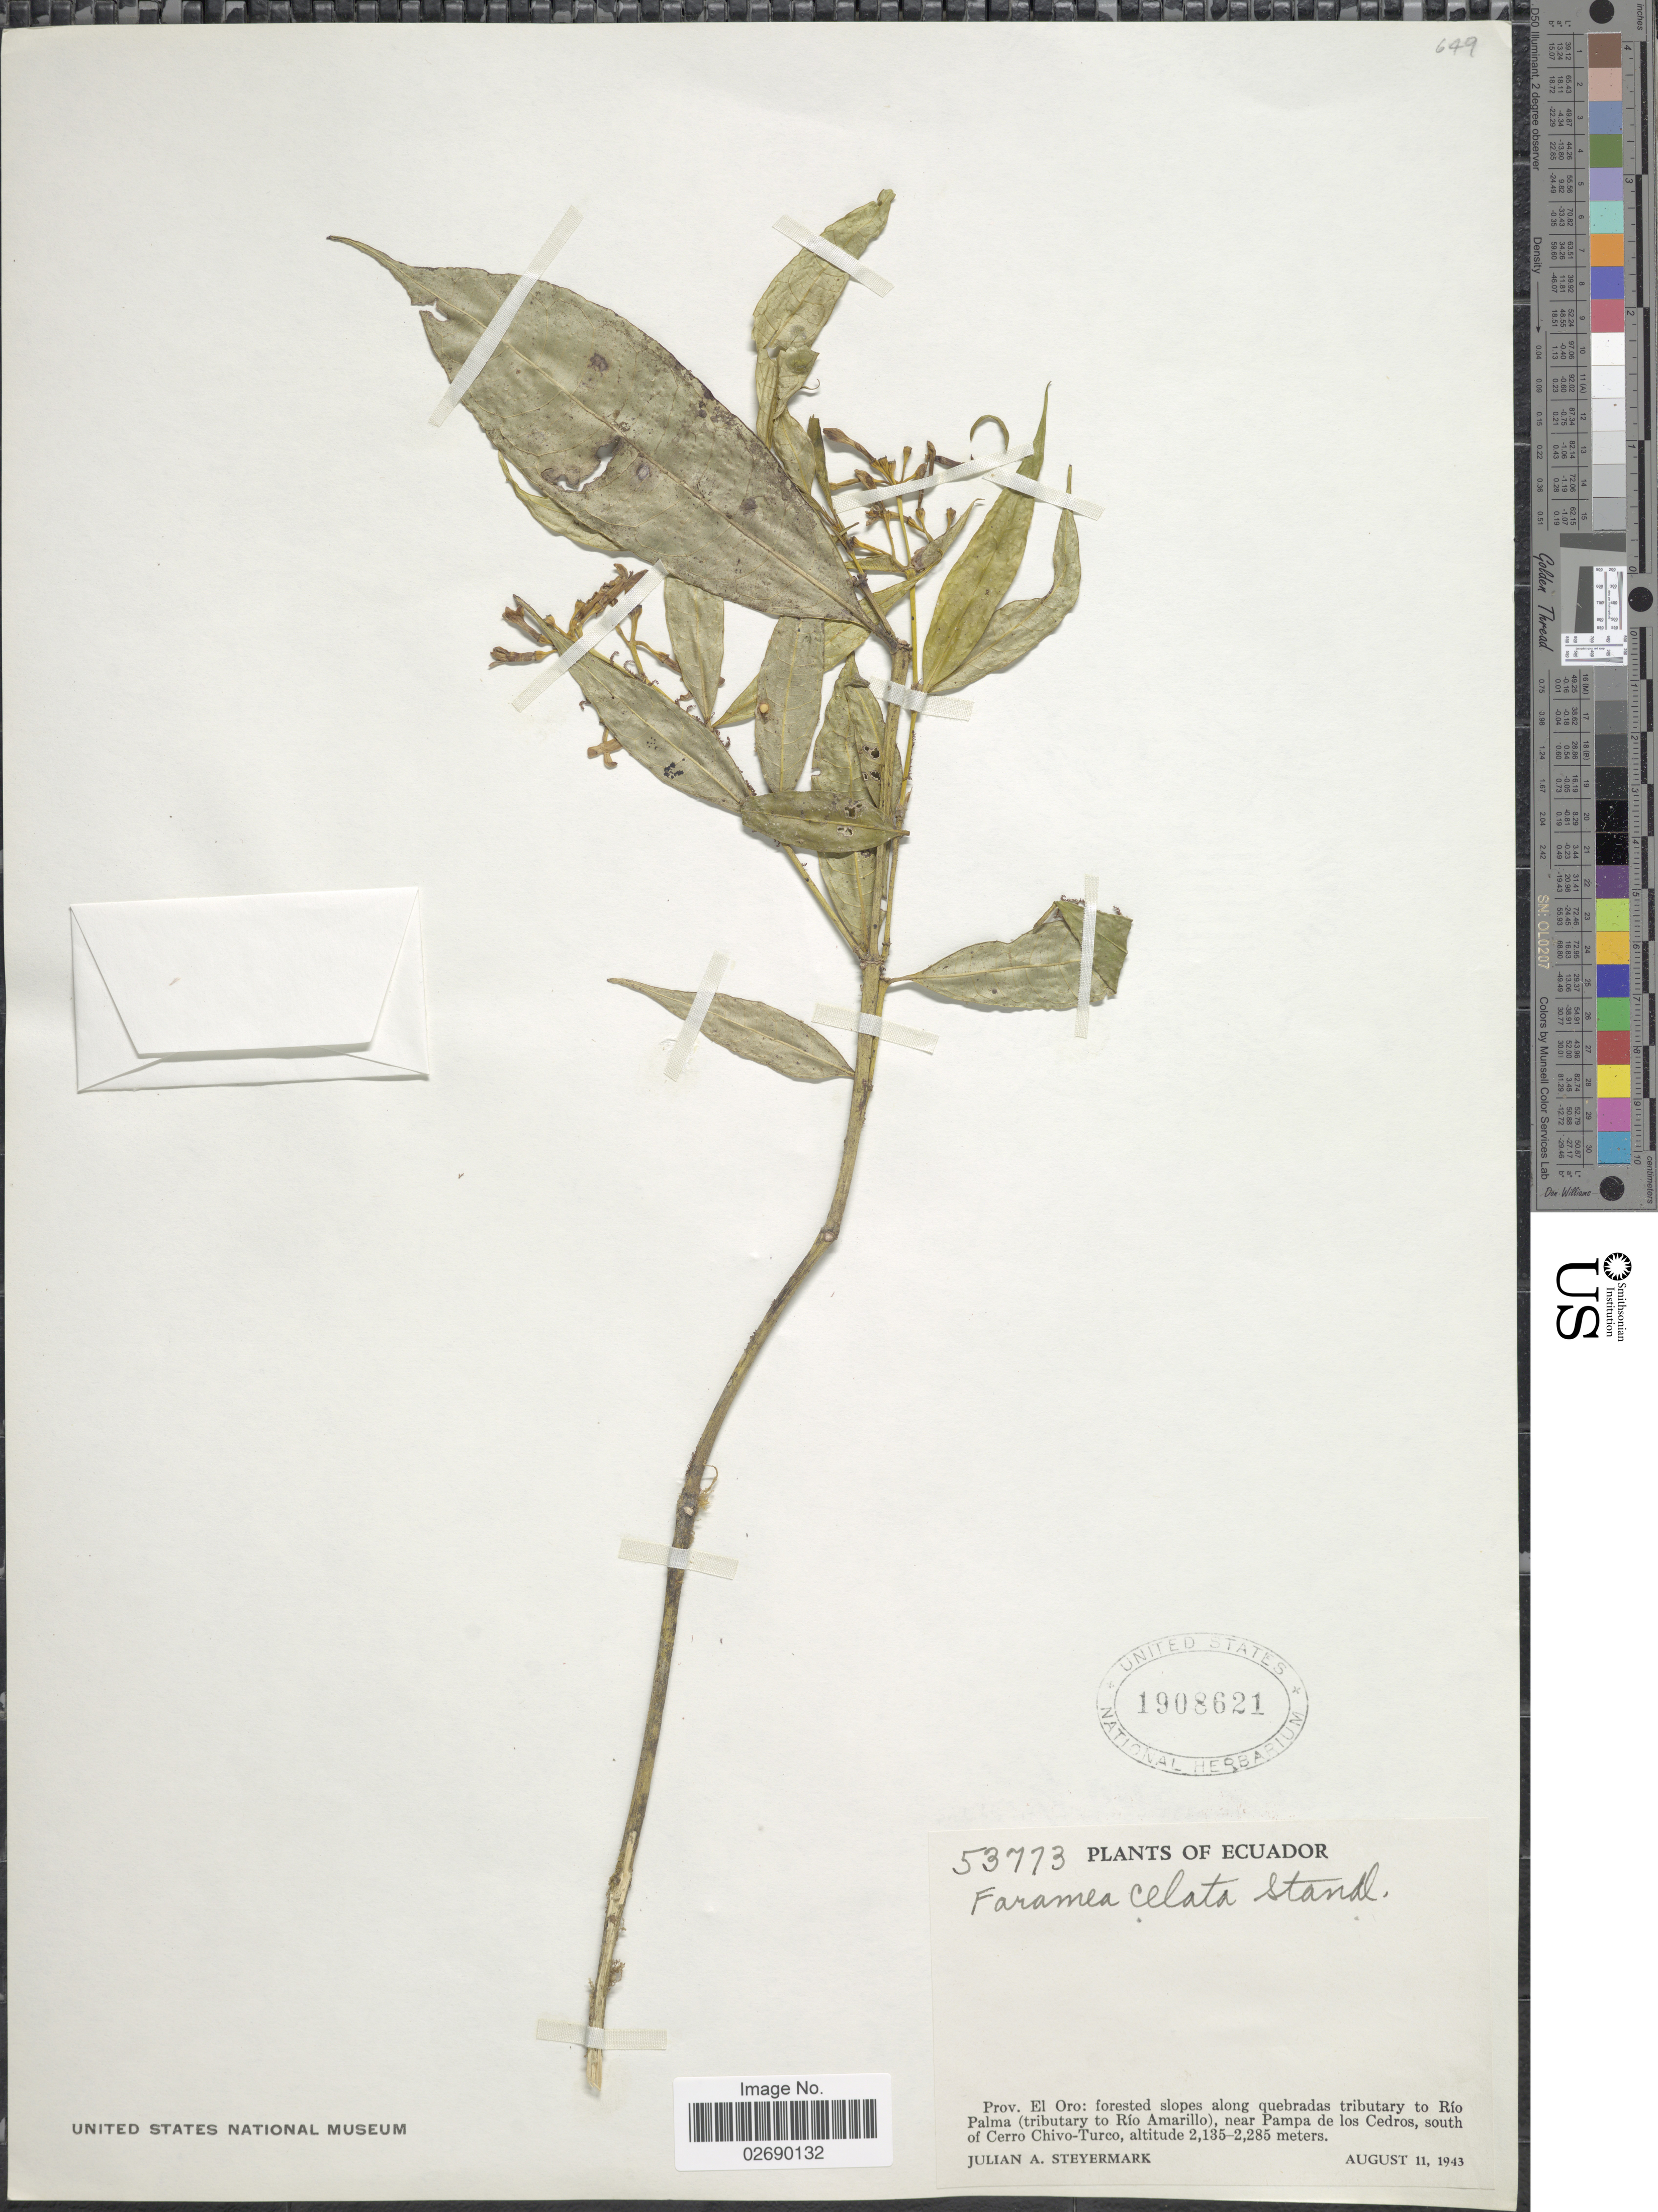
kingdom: Plantae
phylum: Tracheophyta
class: Magnoliopsida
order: Gentianales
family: Rubiaceae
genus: Faramea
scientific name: Faramea celata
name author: Standl.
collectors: J. Steyermark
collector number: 53773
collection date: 1943-08-11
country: Ecuador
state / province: El Oro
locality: Along quebradas tributray to Rio Palma (tributary to Rio Amarillo) near Pampa de los Cedros, south of Cerro Chivo-Turco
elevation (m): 2135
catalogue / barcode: US 1908621